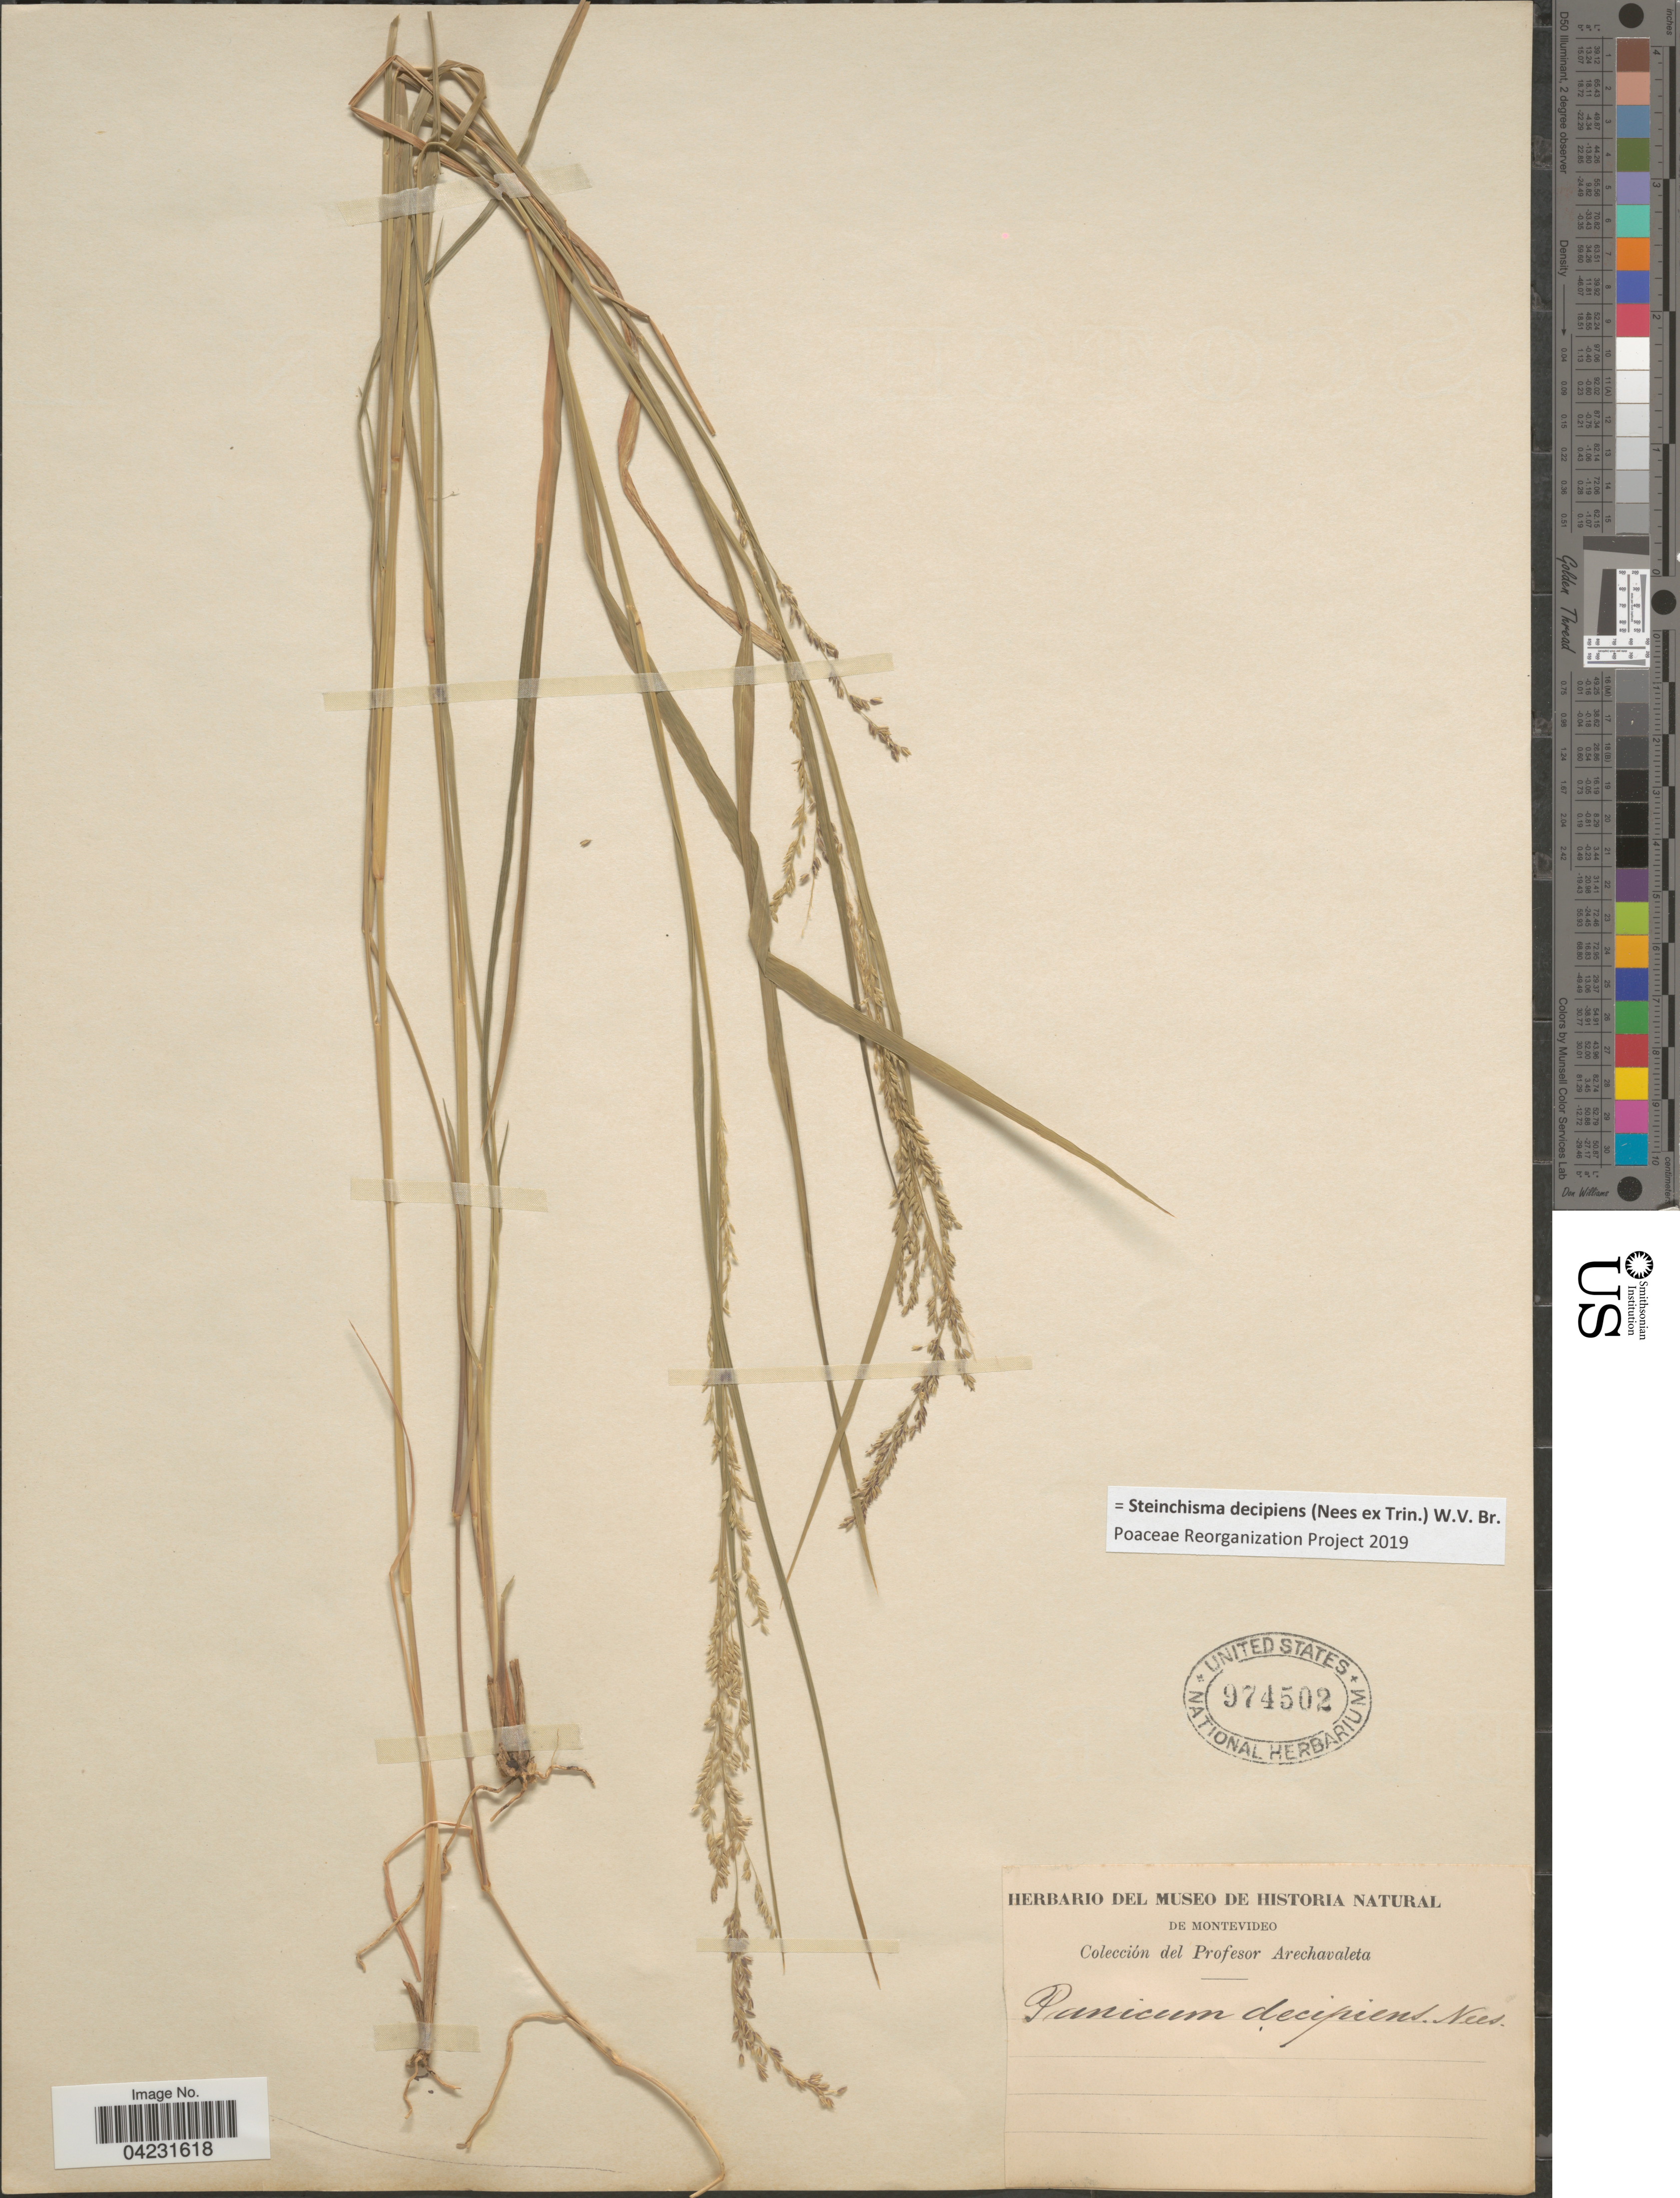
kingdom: Plantae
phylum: Tracheophyta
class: Liliopsida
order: Poales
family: Poaceae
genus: Steinchisma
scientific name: Steinchisma decipiens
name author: (Nees ex Trin.) W.V. Br.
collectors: Arechavaleta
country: Uruguay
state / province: Montevideo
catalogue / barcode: US 974502